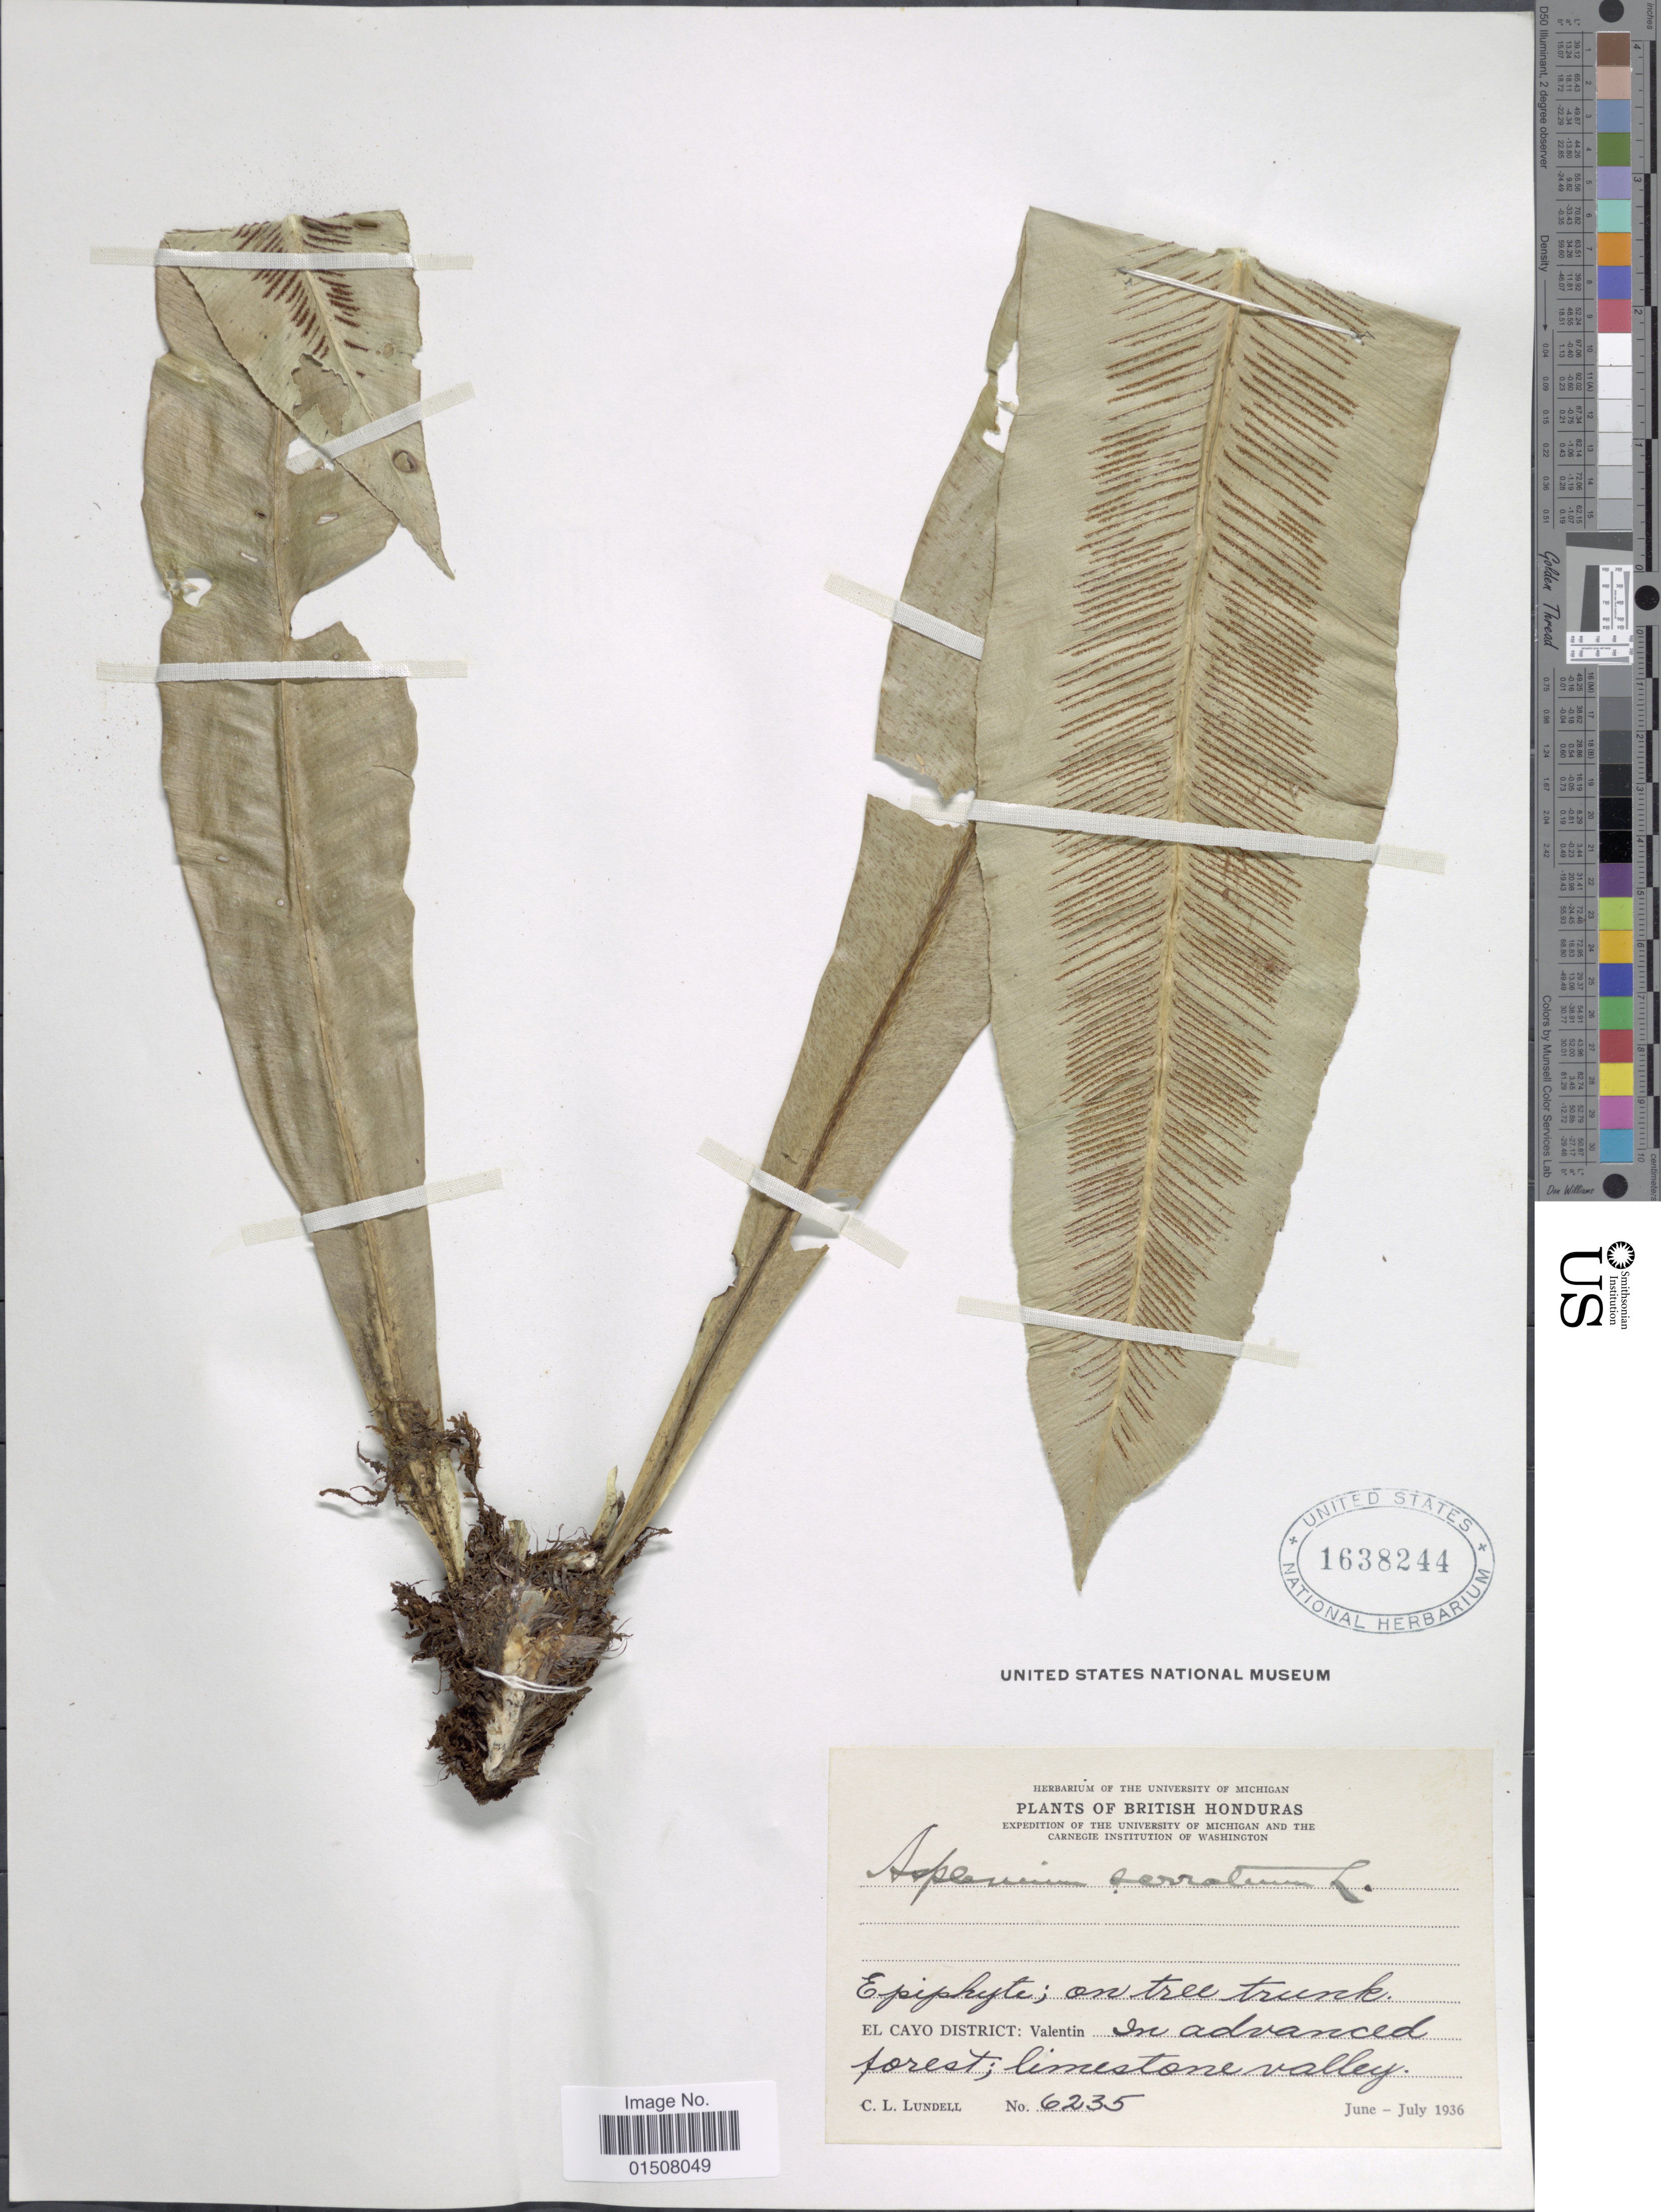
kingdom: Plantae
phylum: Tracheophyta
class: Polypodiopsida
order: Polypodiales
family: Aspleniaceae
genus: Asplenium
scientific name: Asplenium serratum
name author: L.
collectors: C. L. Lundell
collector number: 6235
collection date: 1936-06/1936-07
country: Belize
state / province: Cayo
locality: British Honduras, El Cayo District: Valintin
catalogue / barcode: US 1638244